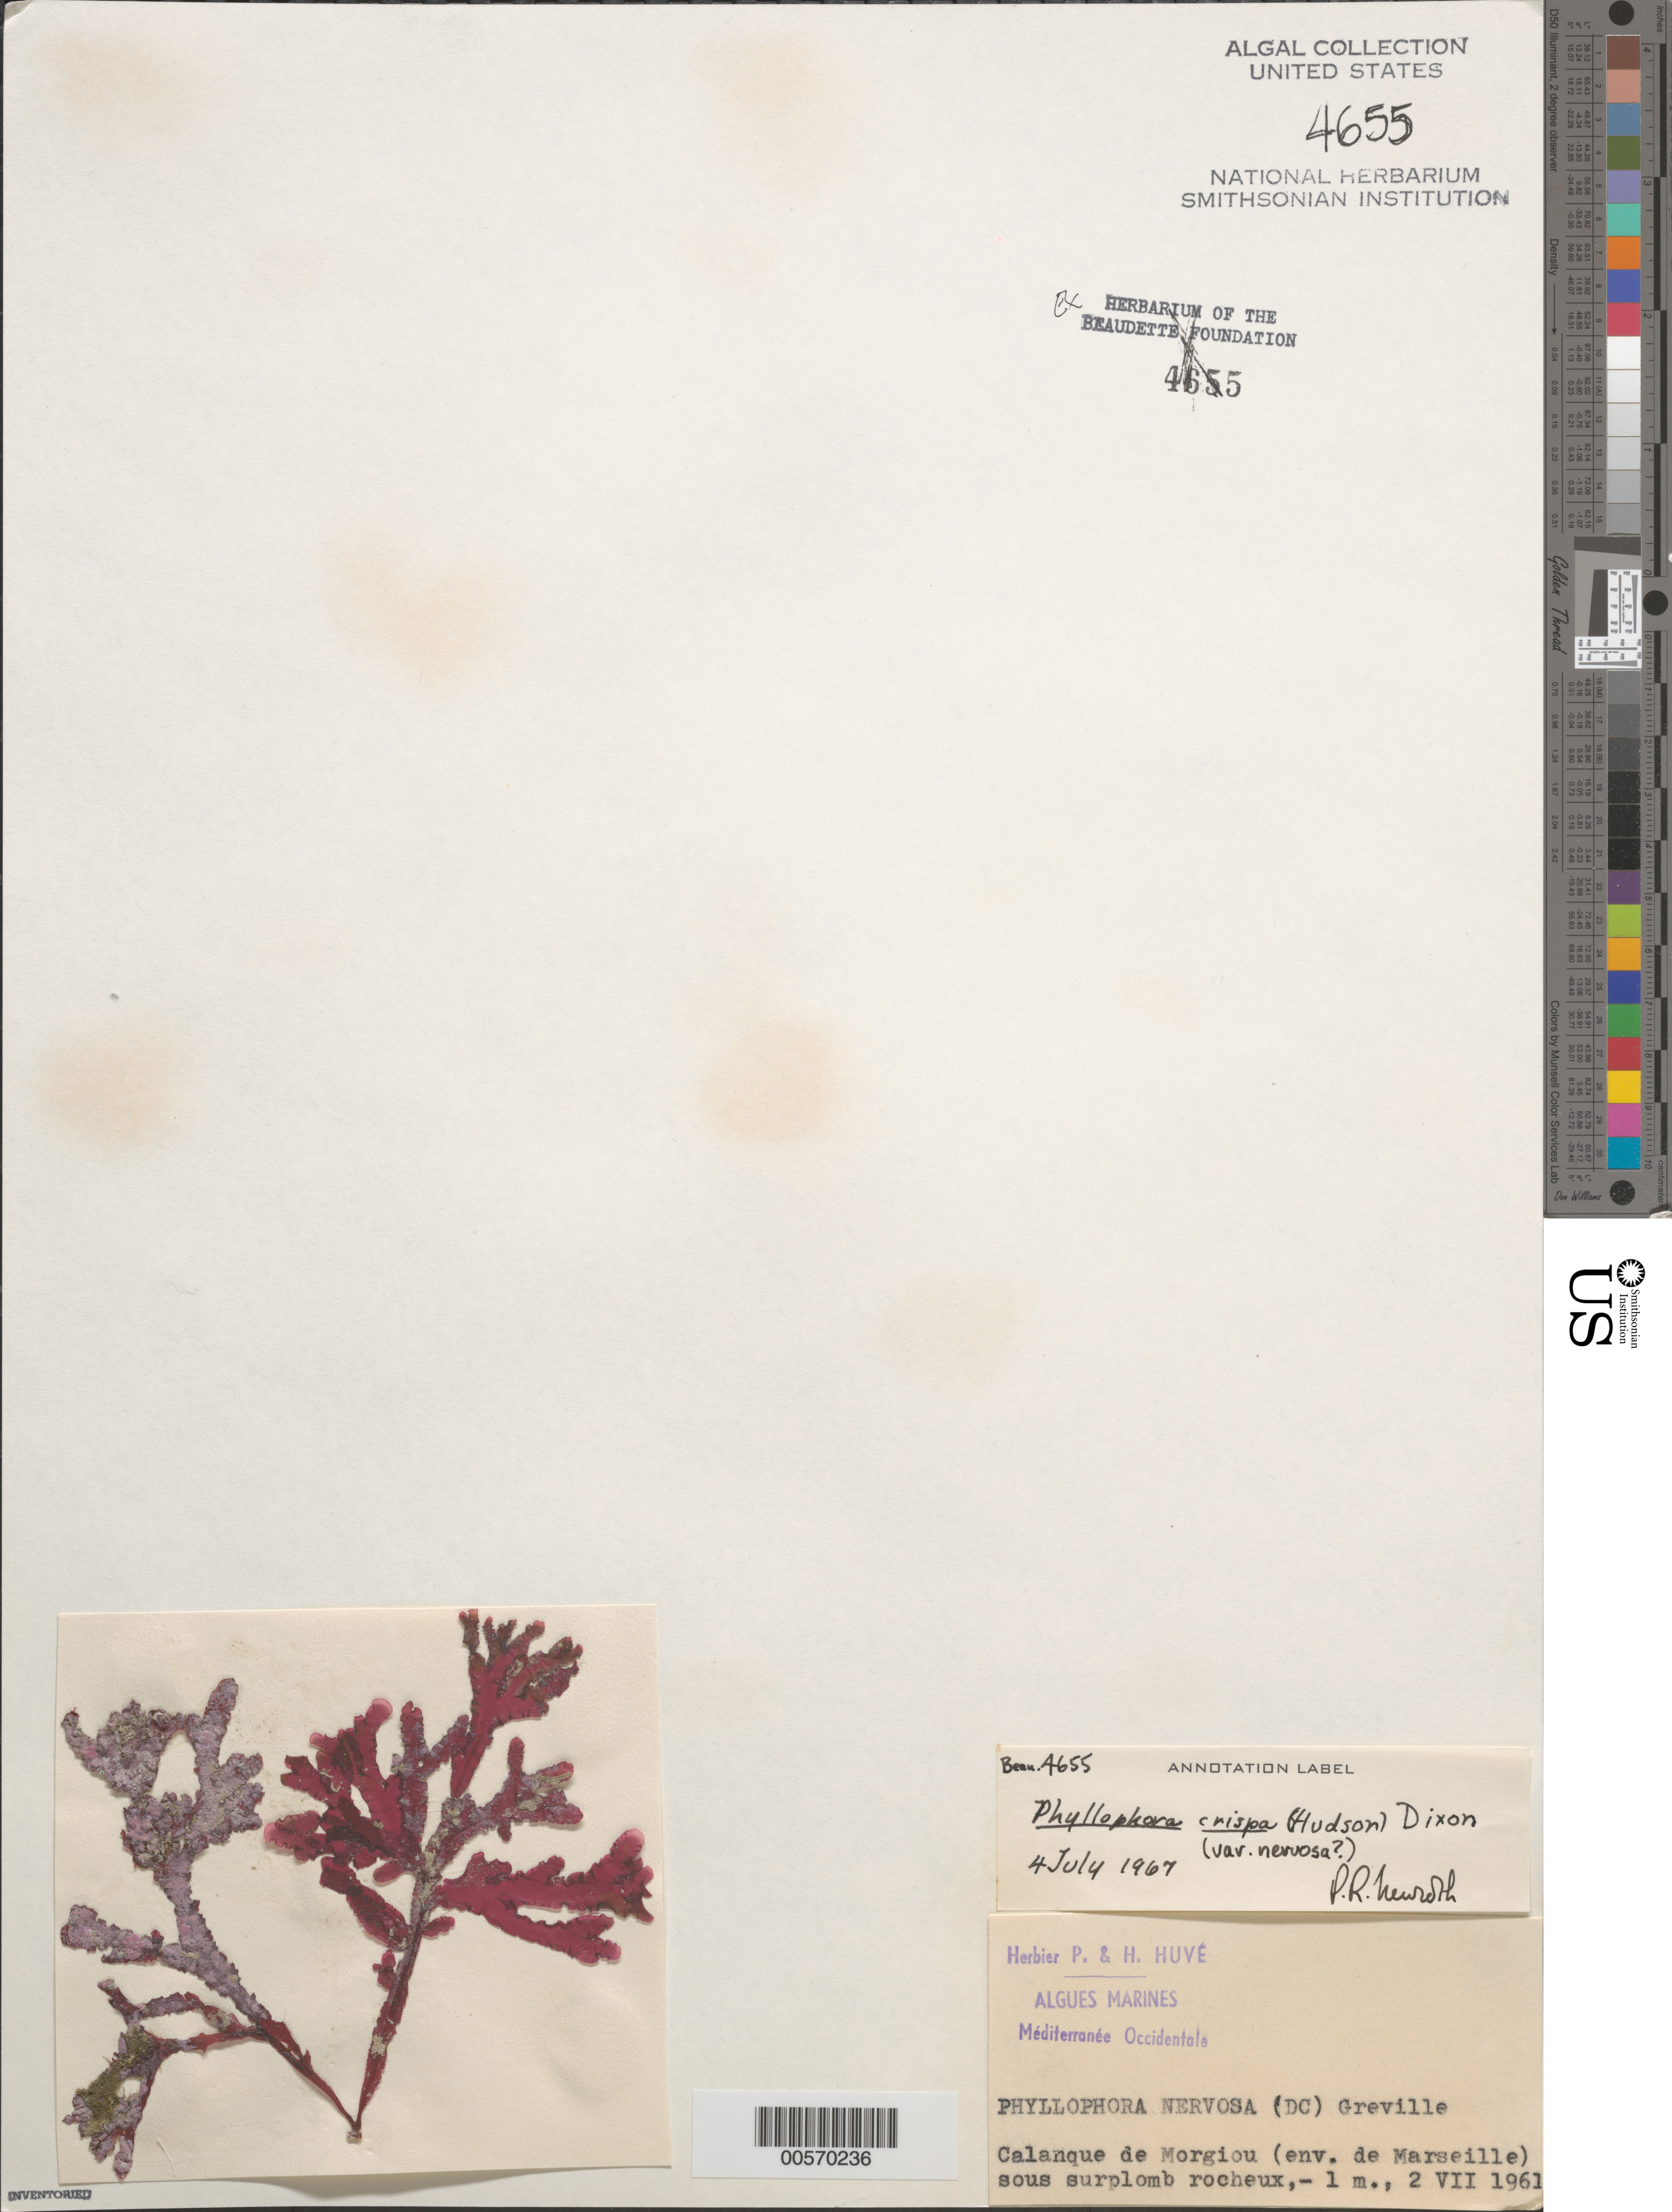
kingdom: Plantae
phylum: Rhodophyta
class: Florideophyceae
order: Gigartinales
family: Phyllophoraceae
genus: Phyllophora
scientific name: Phyllophora crispa var. nervosa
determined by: Newroth, P. R.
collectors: P. Huve & H. Huve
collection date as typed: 02 Jul 1961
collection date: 1961-07-02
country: France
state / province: Provence-Alpes-Côte d'Azur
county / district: Bouches-du-Rhône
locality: Calanque de Morgiou, near Marseille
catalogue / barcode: US 4655